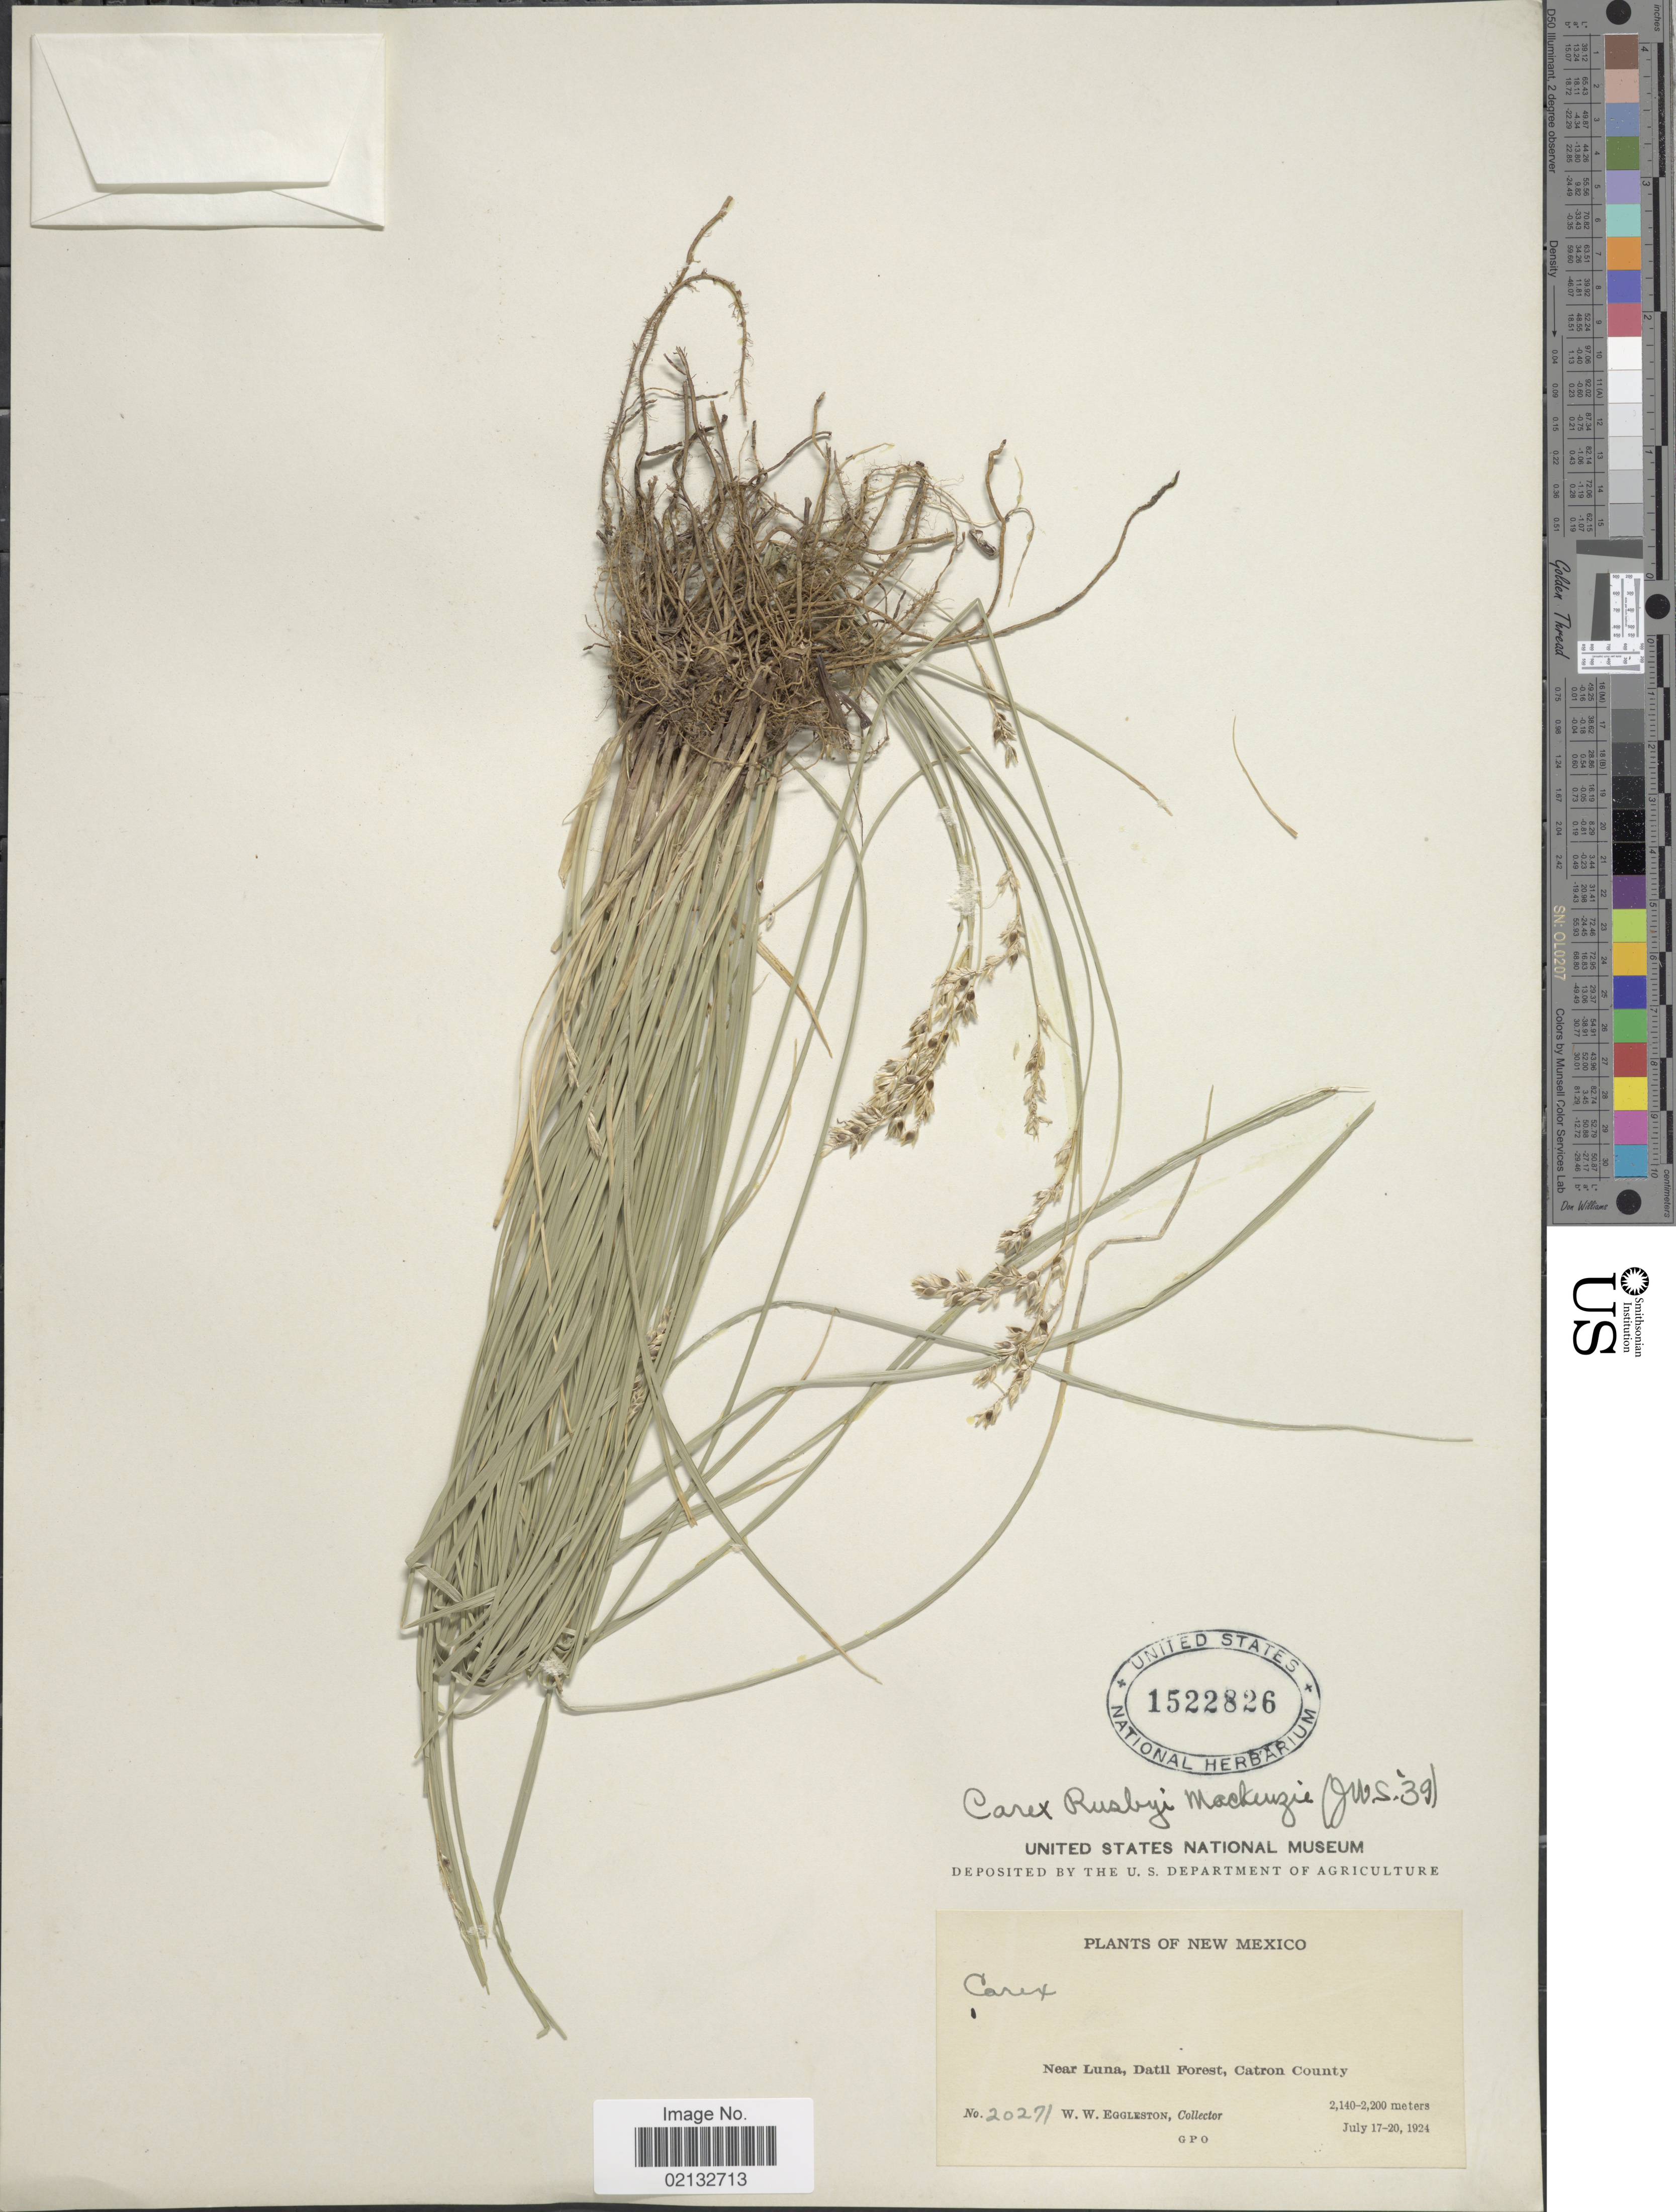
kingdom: Plantae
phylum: Tracheophyta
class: Liliopsida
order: Poales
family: Cyperaceae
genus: Carex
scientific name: Carex vallicola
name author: Dewey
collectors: W. W. Eggleston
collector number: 20271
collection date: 1924-07-17/1924-07-20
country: United States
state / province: New Mexico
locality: Near Luna, Datil Forest, Catron County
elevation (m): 2140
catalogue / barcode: US 1522826